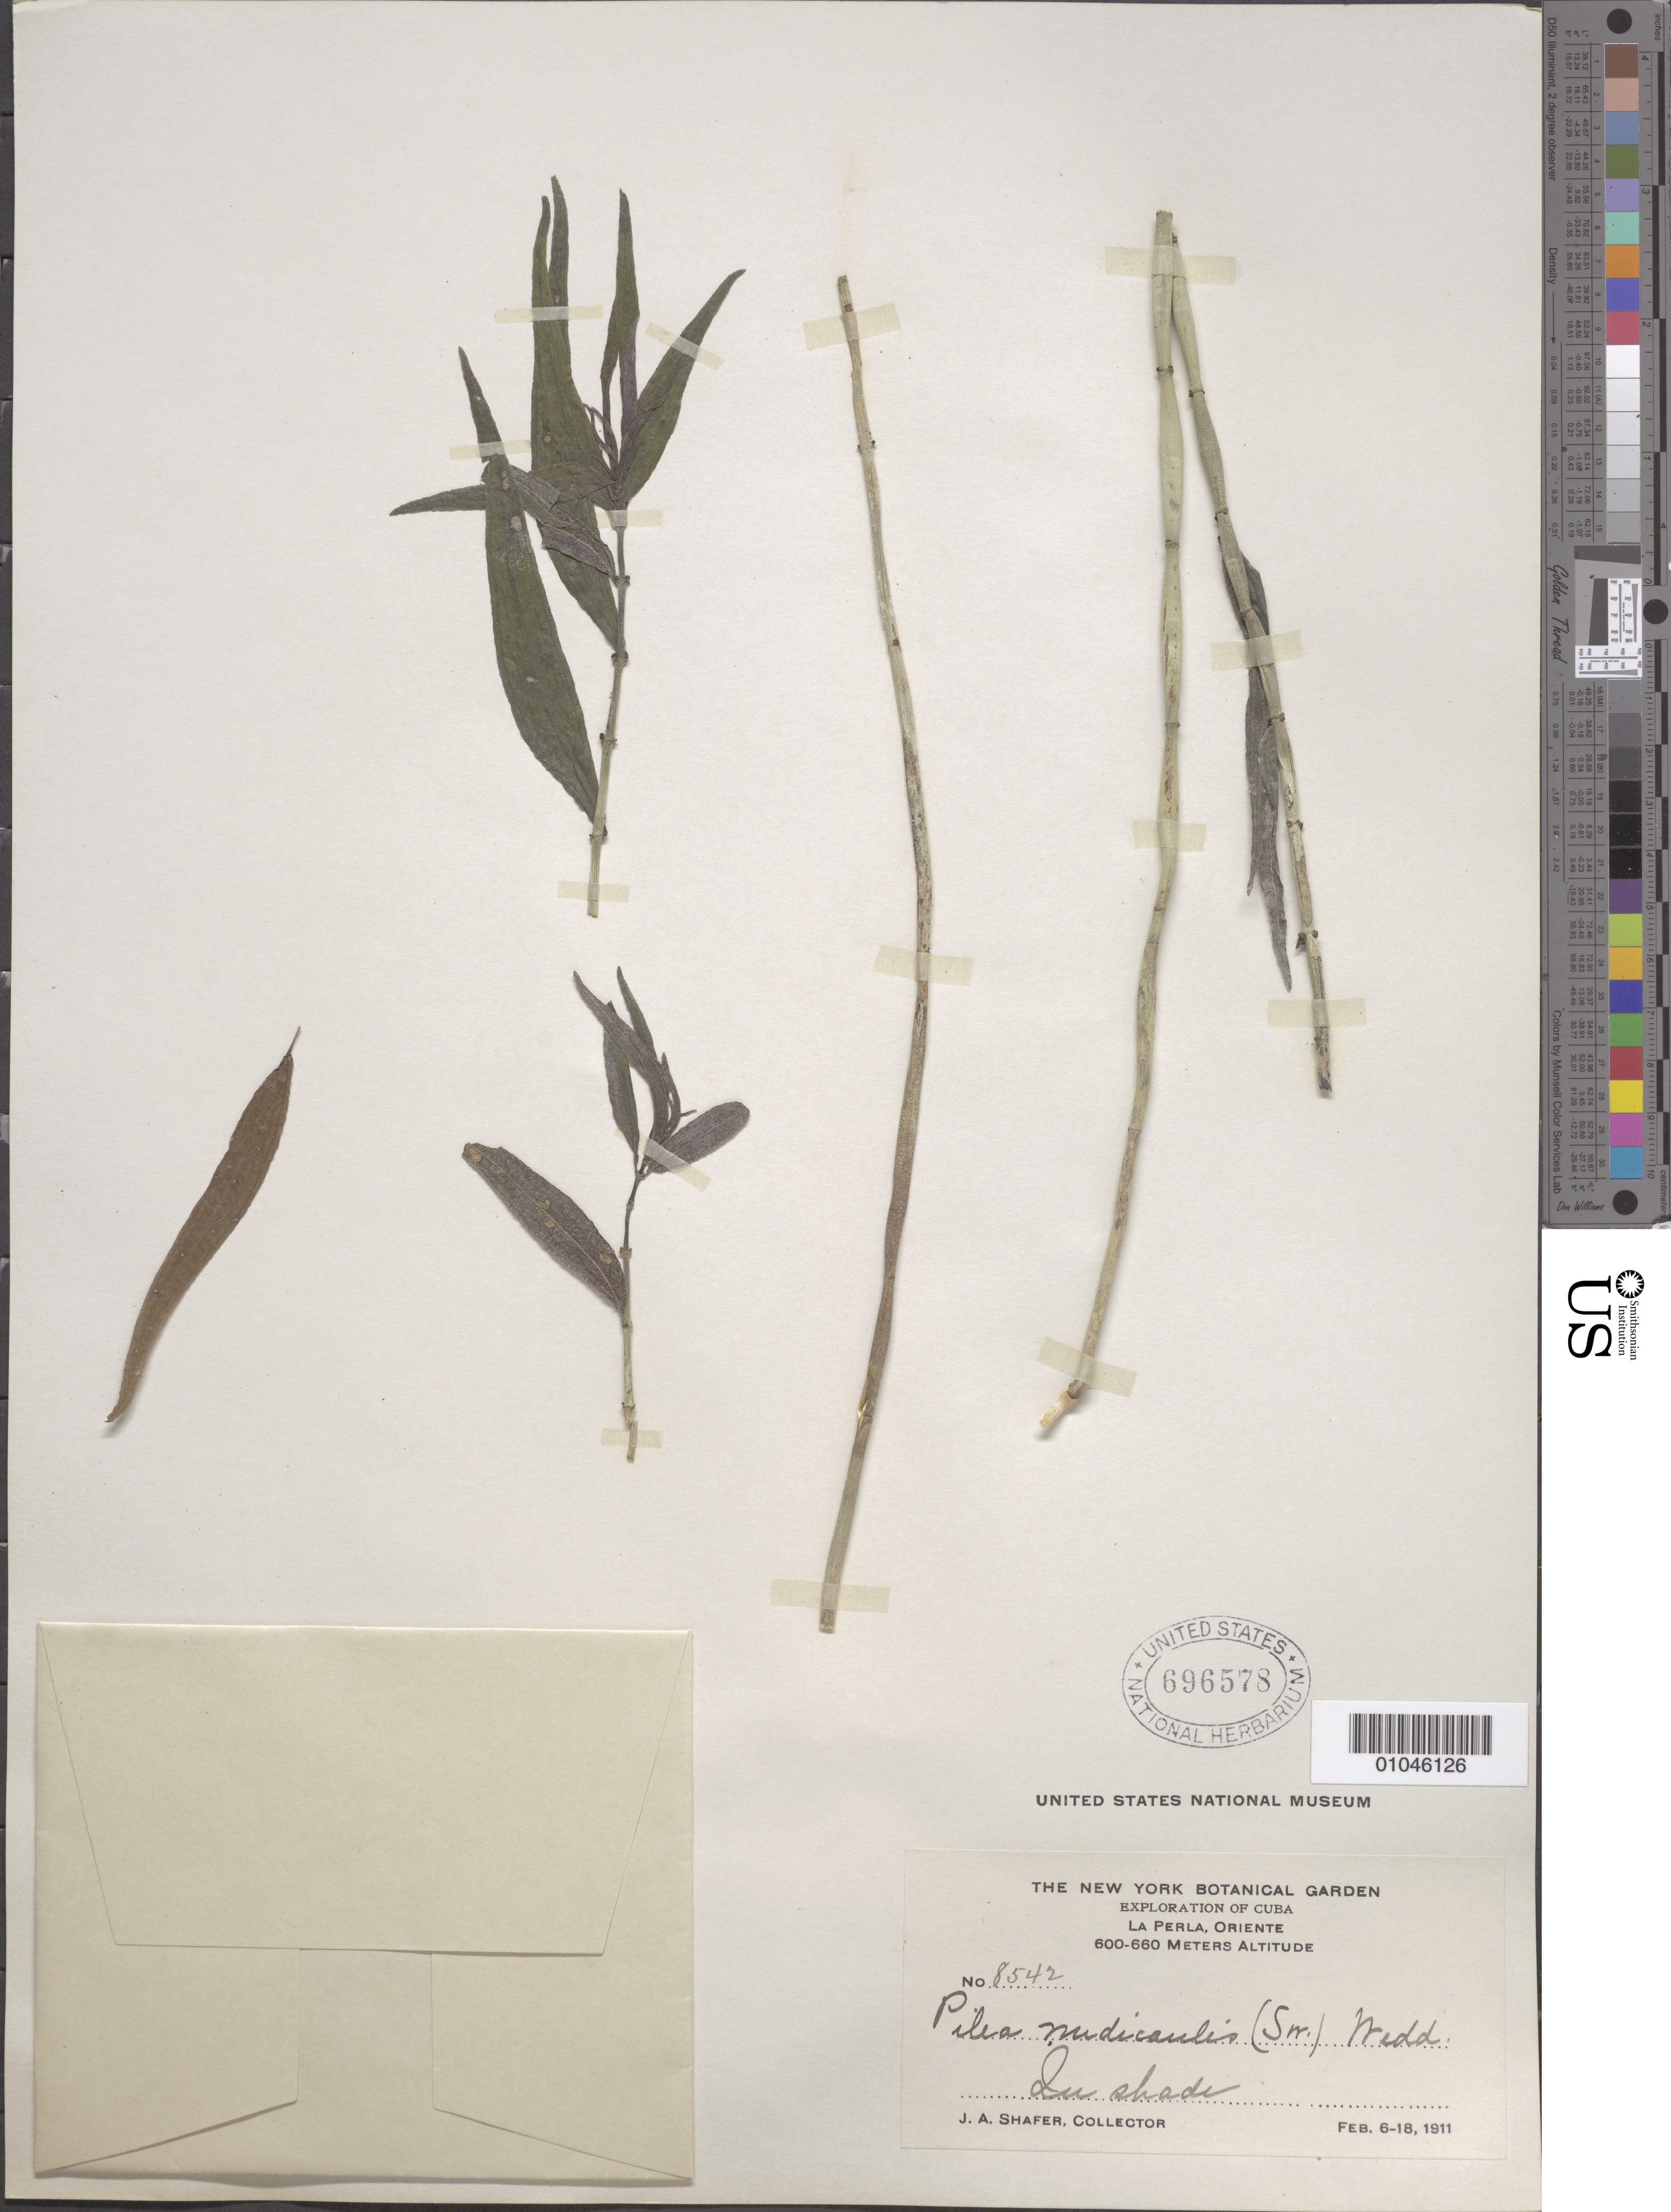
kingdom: Plantae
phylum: Tracheophyta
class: Magnoliopsida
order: Rosales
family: Urticaceae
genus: Pilea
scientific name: Pilea nudicaulis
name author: (Sw.) Wedd.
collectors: J. A. Shafer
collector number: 8542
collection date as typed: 06 Feb 1911 to 18 Feb 1911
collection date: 1911-02-06/1911-02-18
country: Cuba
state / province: Oriente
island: Cuba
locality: La Perla, Oriente In shade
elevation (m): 600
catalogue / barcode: US 696578